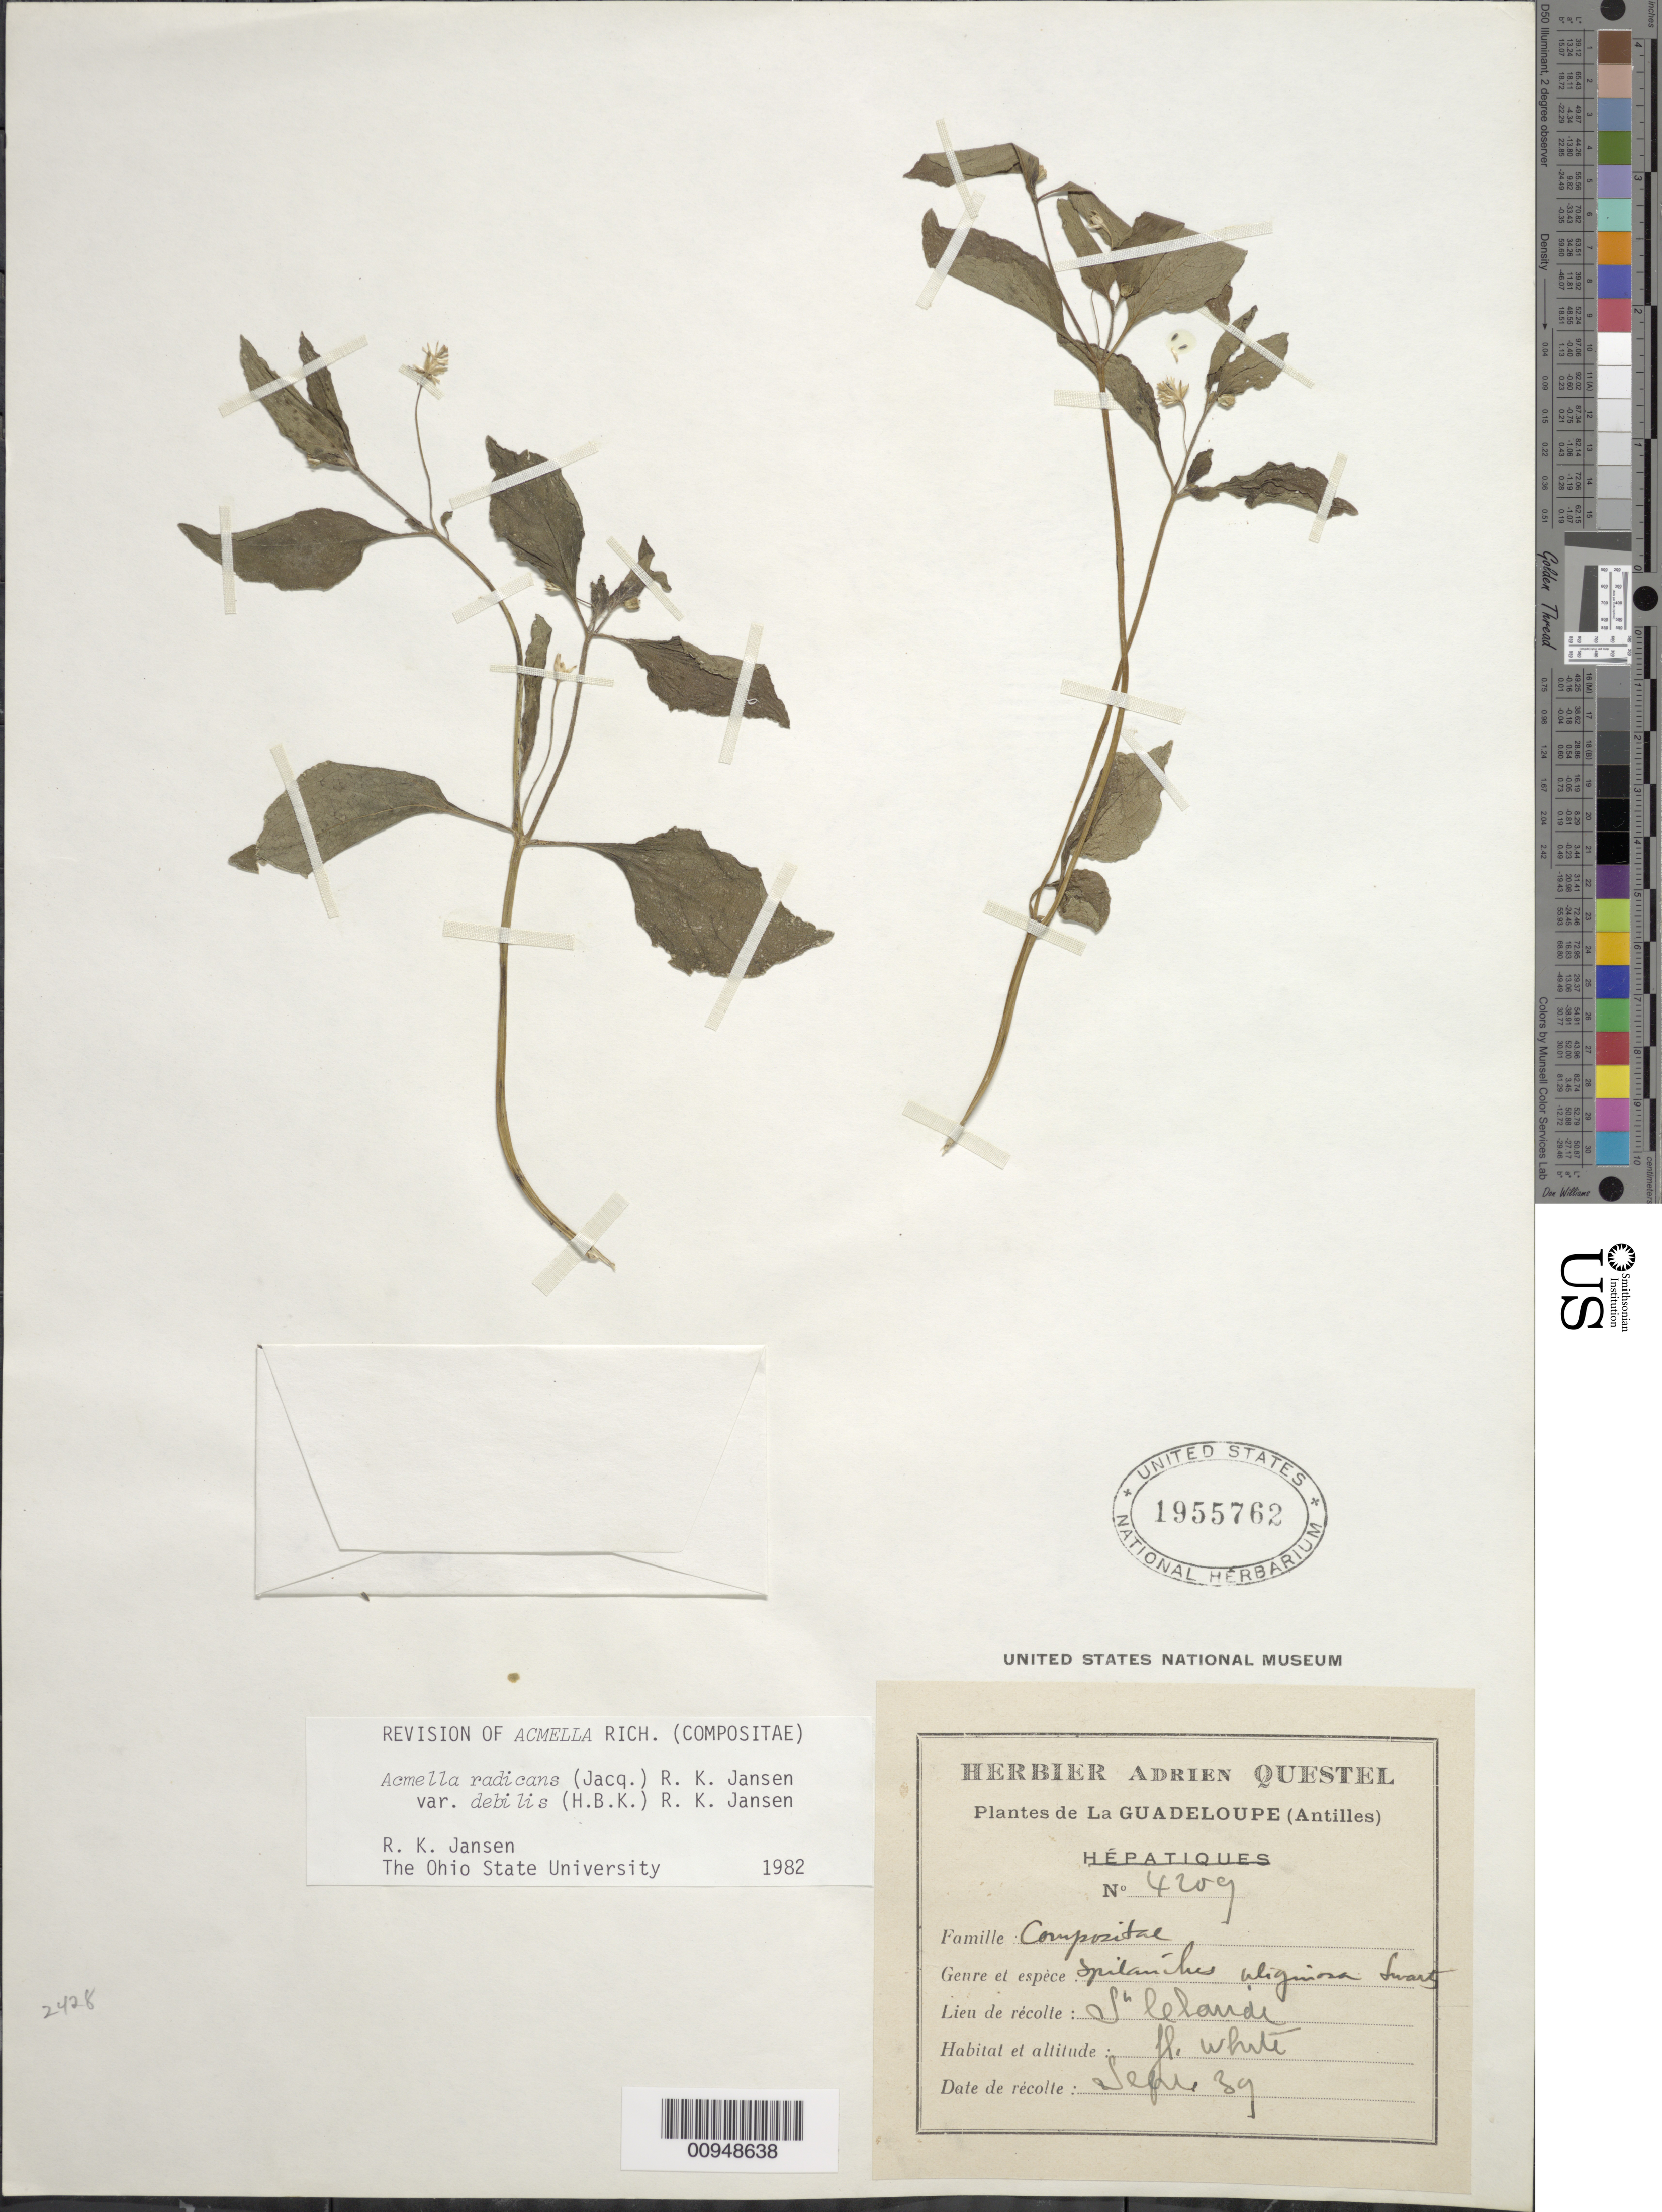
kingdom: Plantae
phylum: Tracheophyta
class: Magnoliopsida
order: Asterales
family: Asteraceae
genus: Acmella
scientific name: Acmella radicans var. debilis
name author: (Kunth) R.K. Jansen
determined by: Jansen, R. K.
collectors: A. Questel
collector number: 4209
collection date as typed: Sep 1939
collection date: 1939-09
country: Guadeloupe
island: Basse Terre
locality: St. Claude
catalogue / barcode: US 1955762